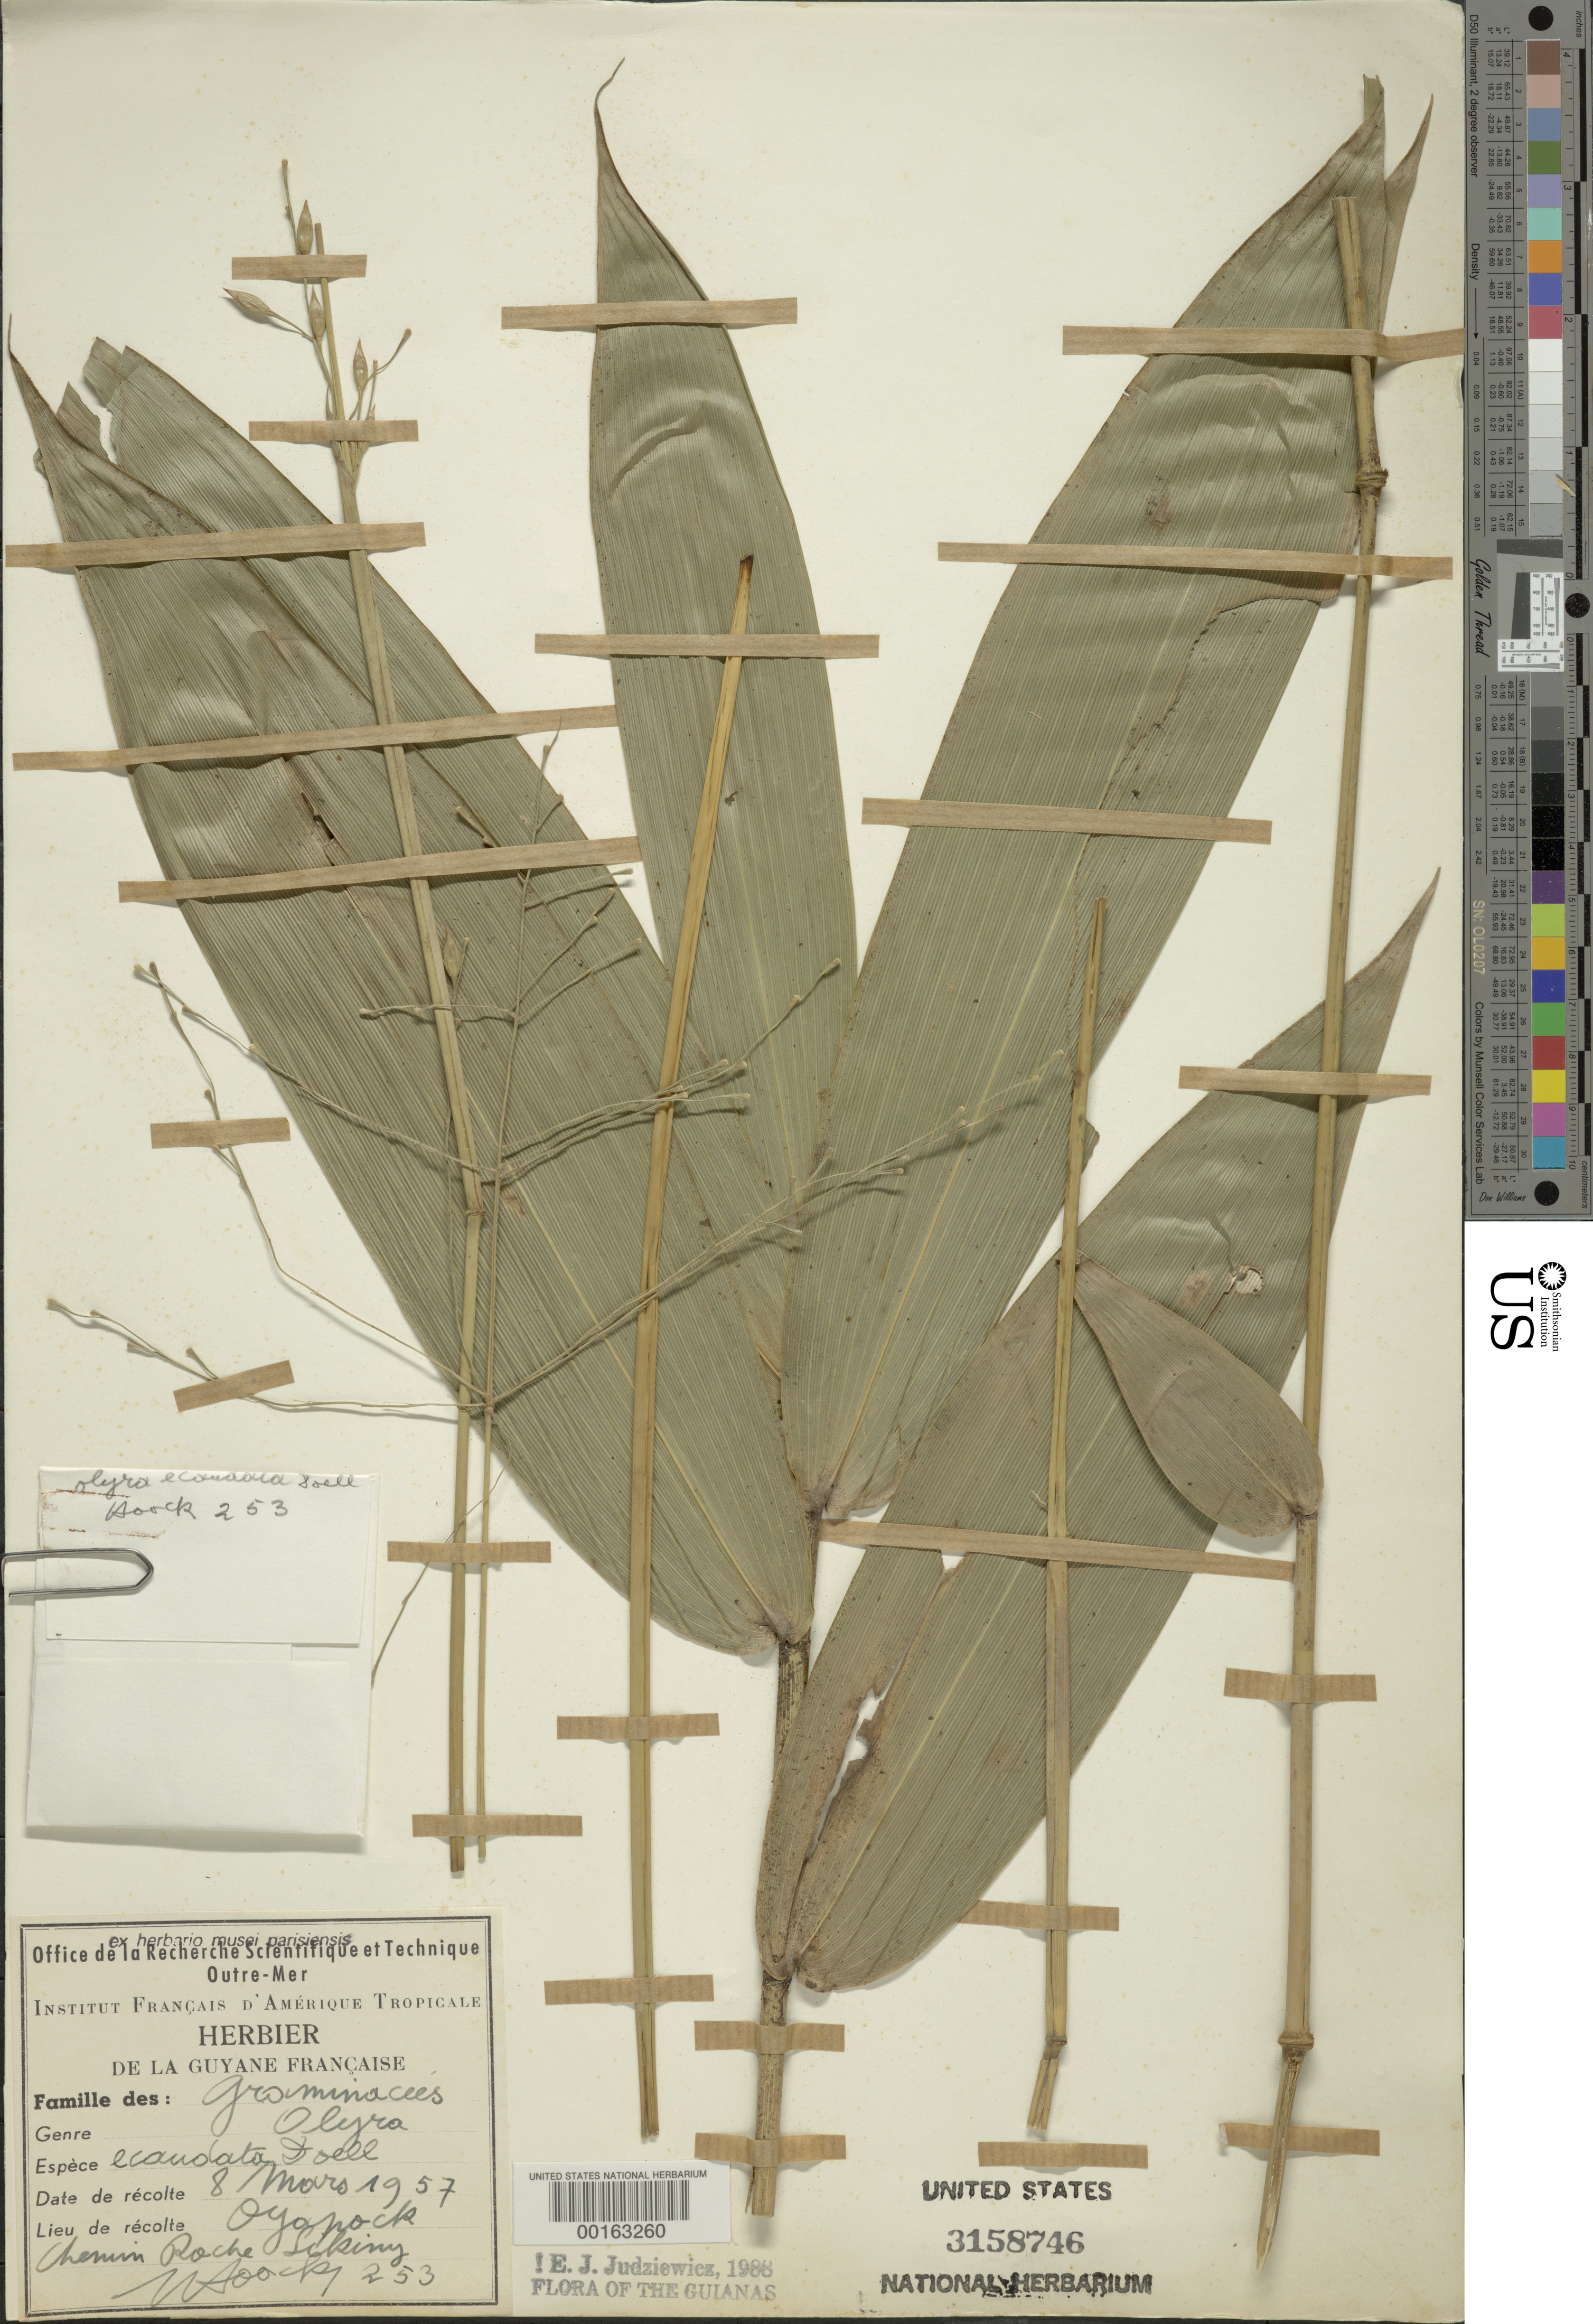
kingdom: Plantae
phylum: Tracheophyta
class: Liliopsida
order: Poales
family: Poaceae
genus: Olyra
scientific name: Olyra ecaudata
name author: Döll in Mart.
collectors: J. Hoock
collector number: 253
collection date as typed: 08 Mar 1957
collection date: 1957-03-08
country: French Guiana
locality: Oyapock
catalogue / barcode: US 3158746